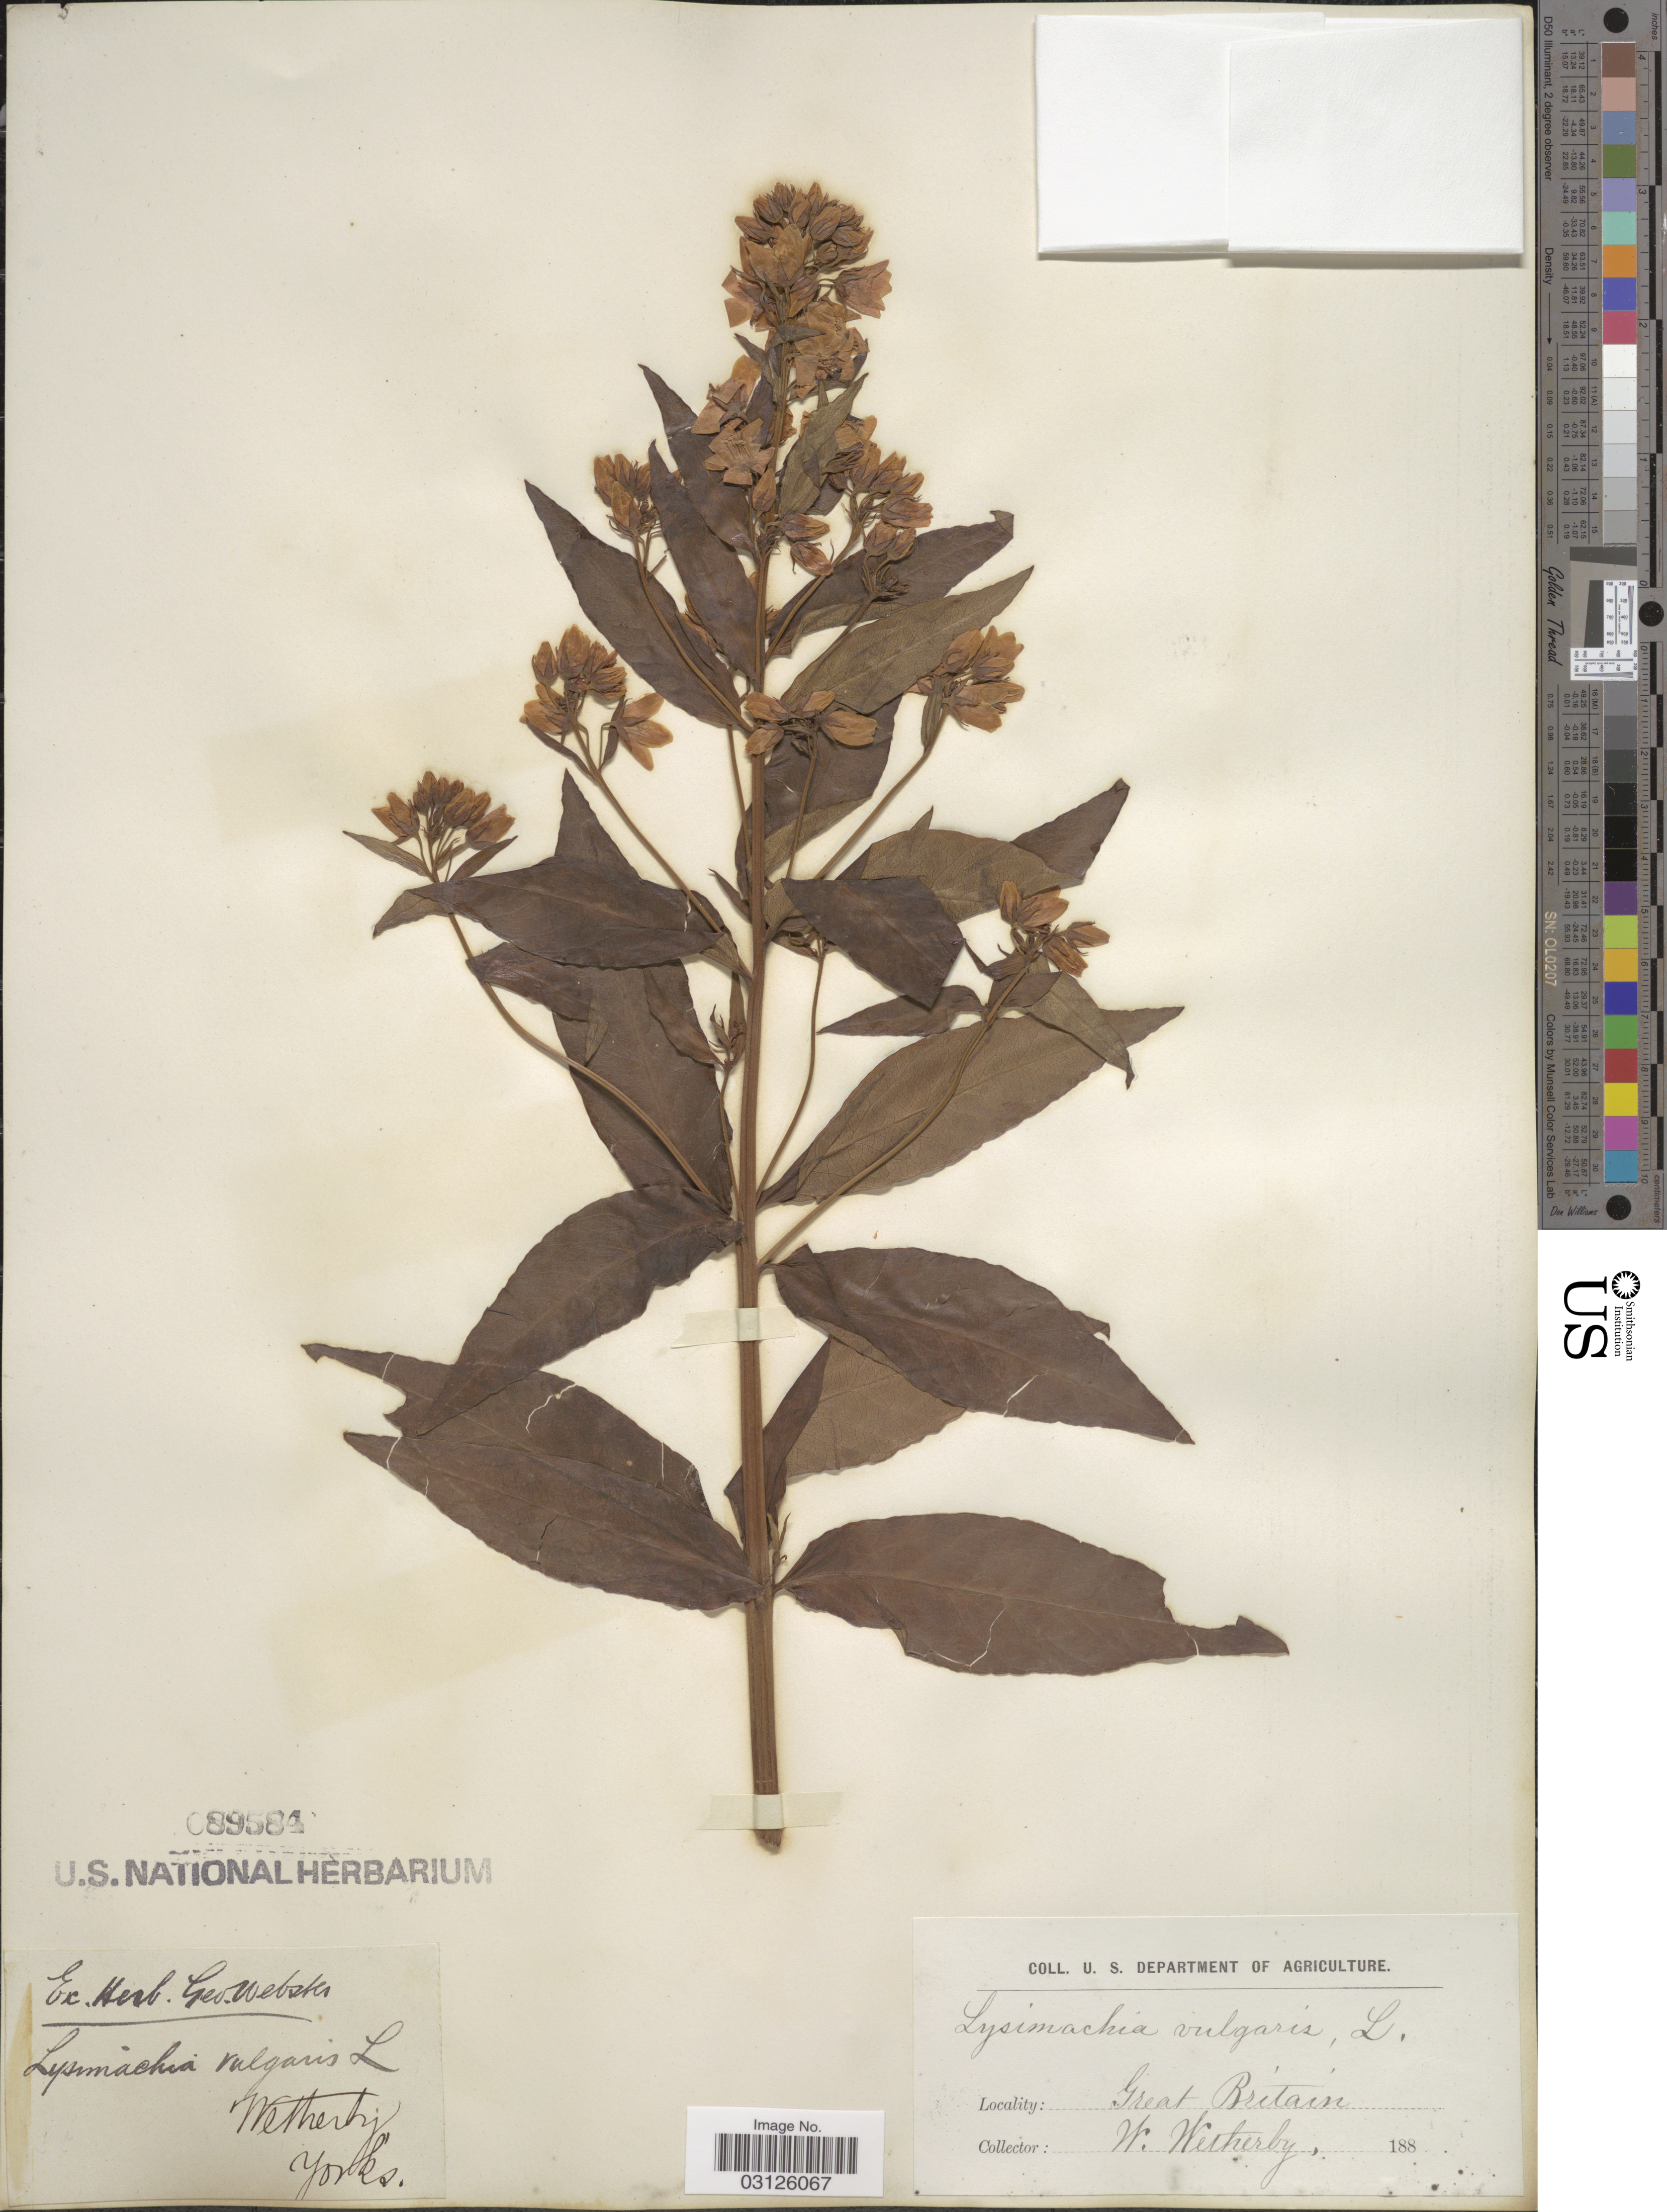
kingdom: Plantae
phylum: Tracheophyta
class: Magnoliopsida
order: Ericales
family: Primulaceae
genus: Lysimachia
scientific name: Lysimachia thyrsiflora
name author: L.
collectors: W. Wetherby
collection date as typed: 188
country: United Kingdom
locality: Yorks. Great Britain.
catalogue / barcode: US 89584